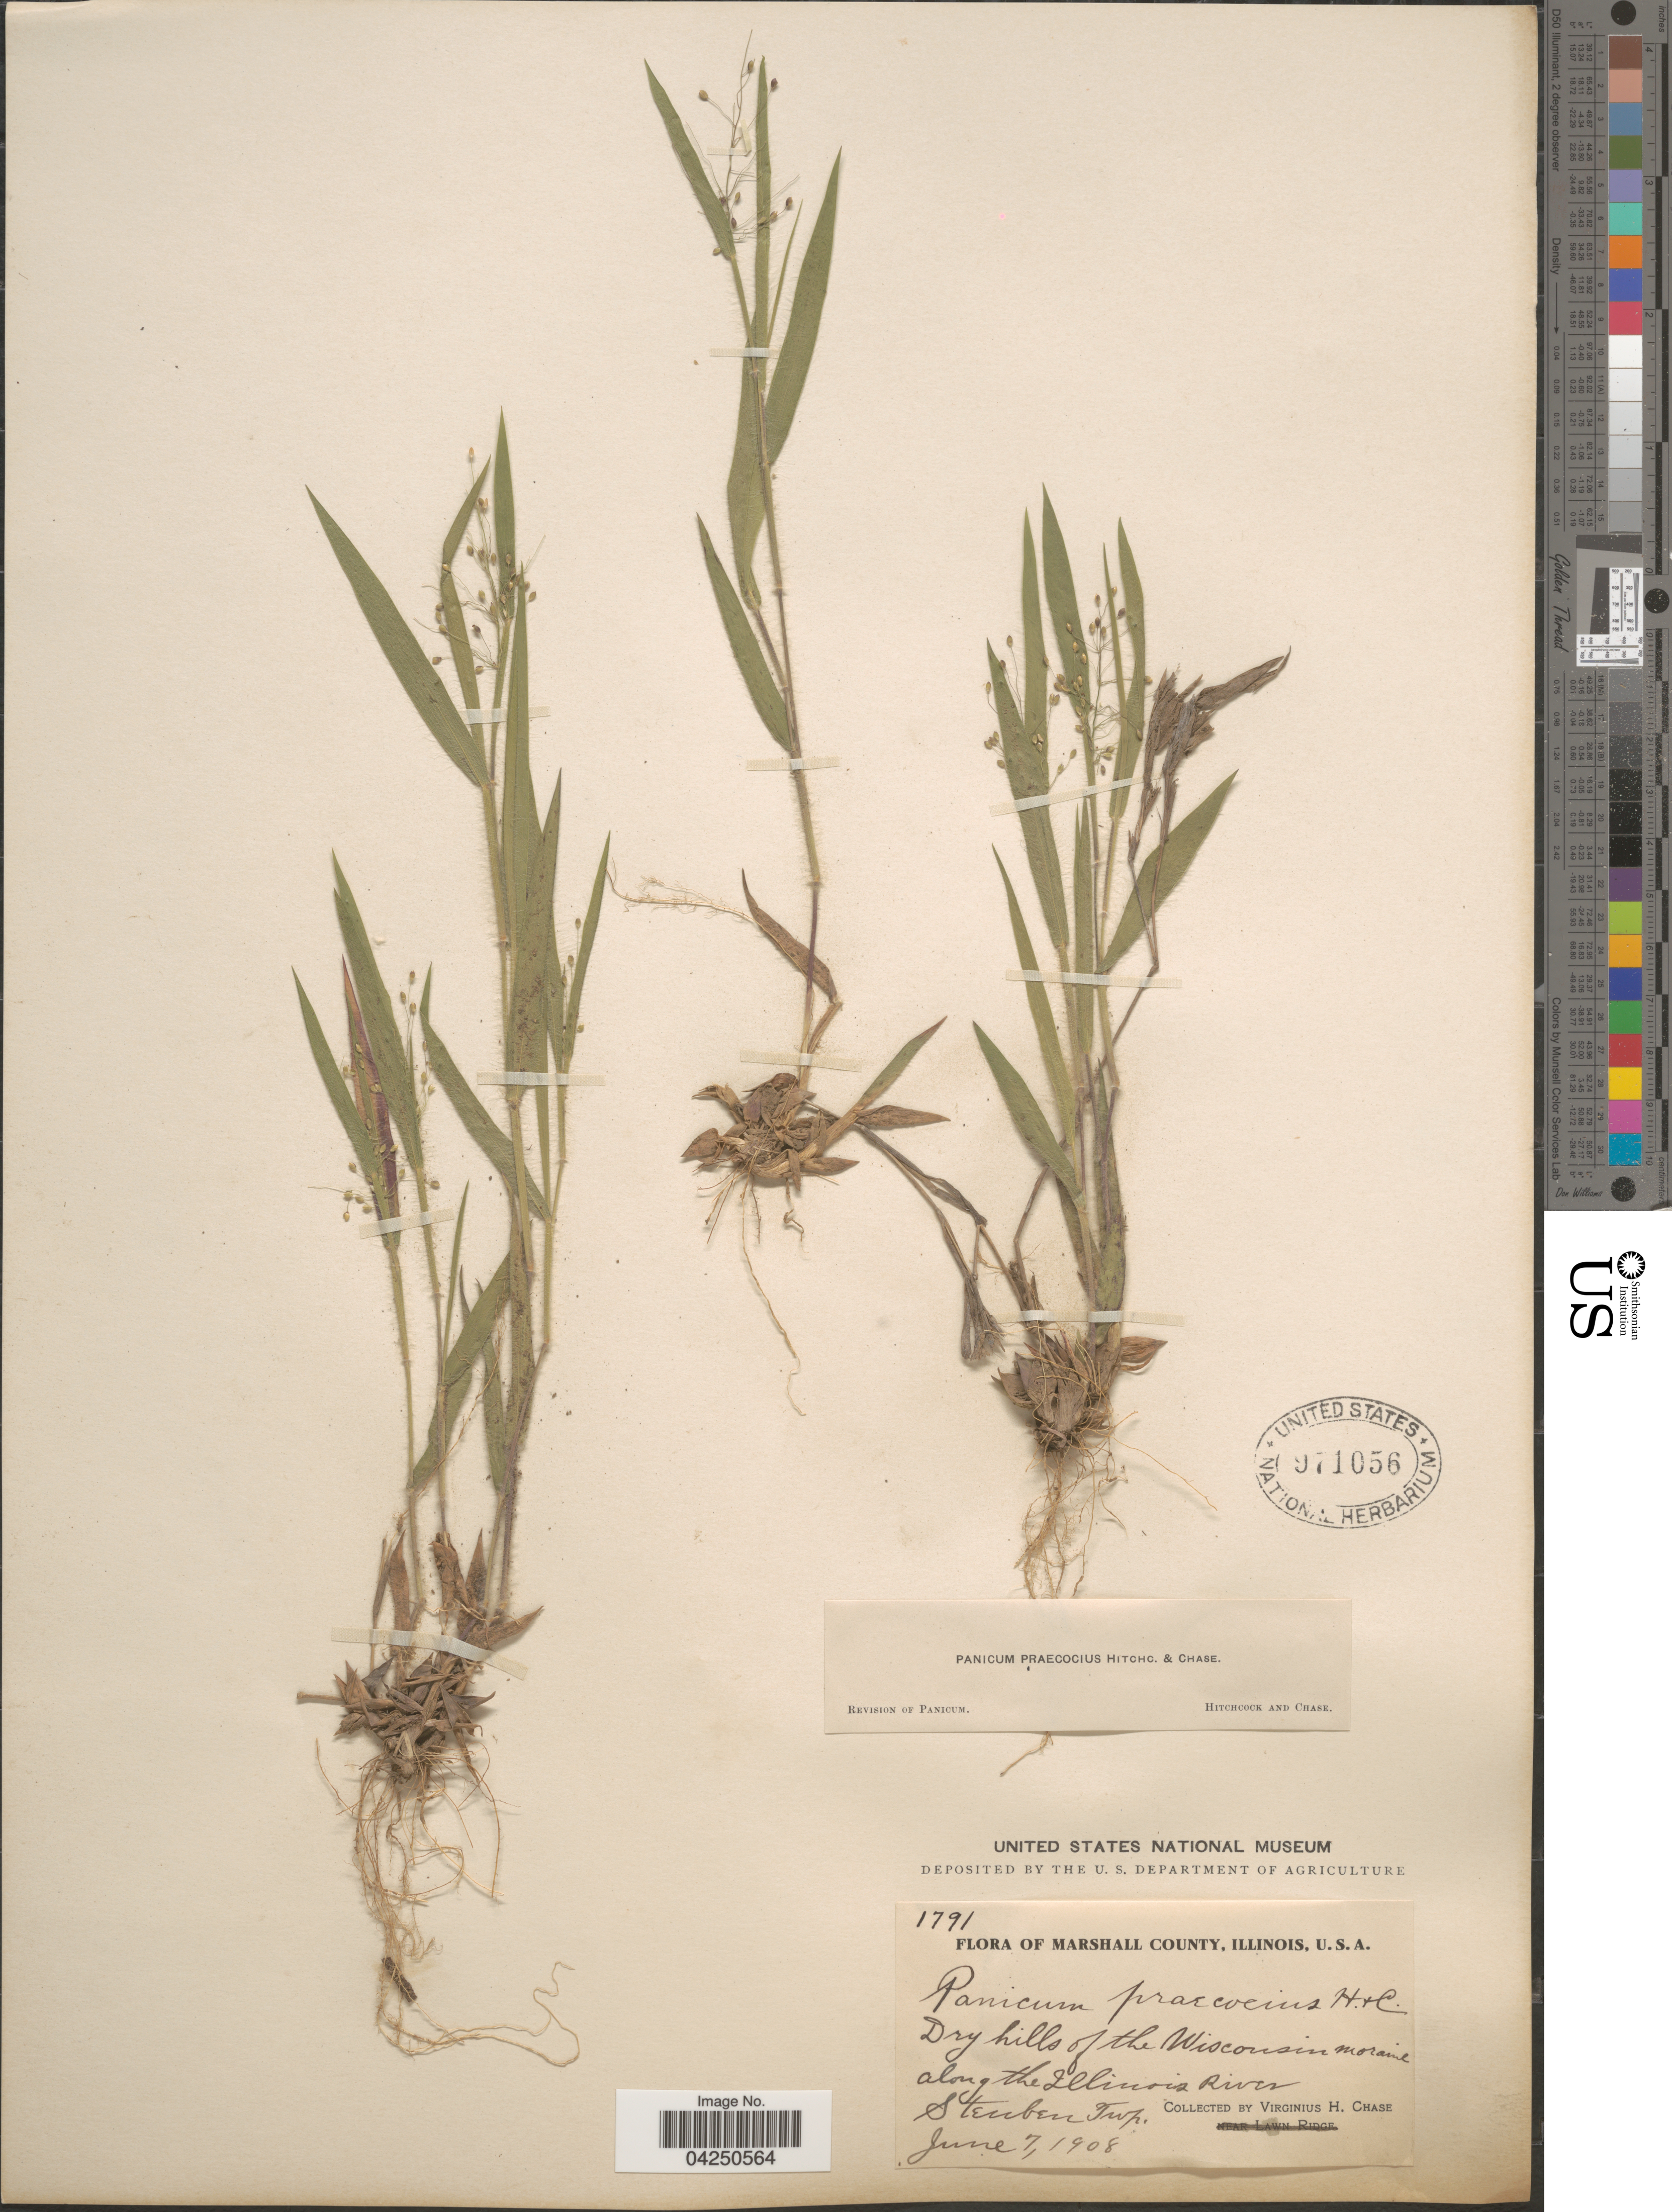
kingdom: Plantae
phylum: Tracheophyta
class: Liliopsida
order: Poales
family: Poaceae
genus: Dichanthelium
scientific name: Dichanthelium acuminatum var. acuminatum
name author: (Sw.) Gould & C.A. Clark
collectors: V. H. Chase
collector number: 1791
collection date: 1908-06-07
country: United States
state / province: Illinois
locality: Marshall County. Dry hills of the Wisconsin moraine along the Illinois River. Steuben Twp.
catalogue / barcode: US 971056